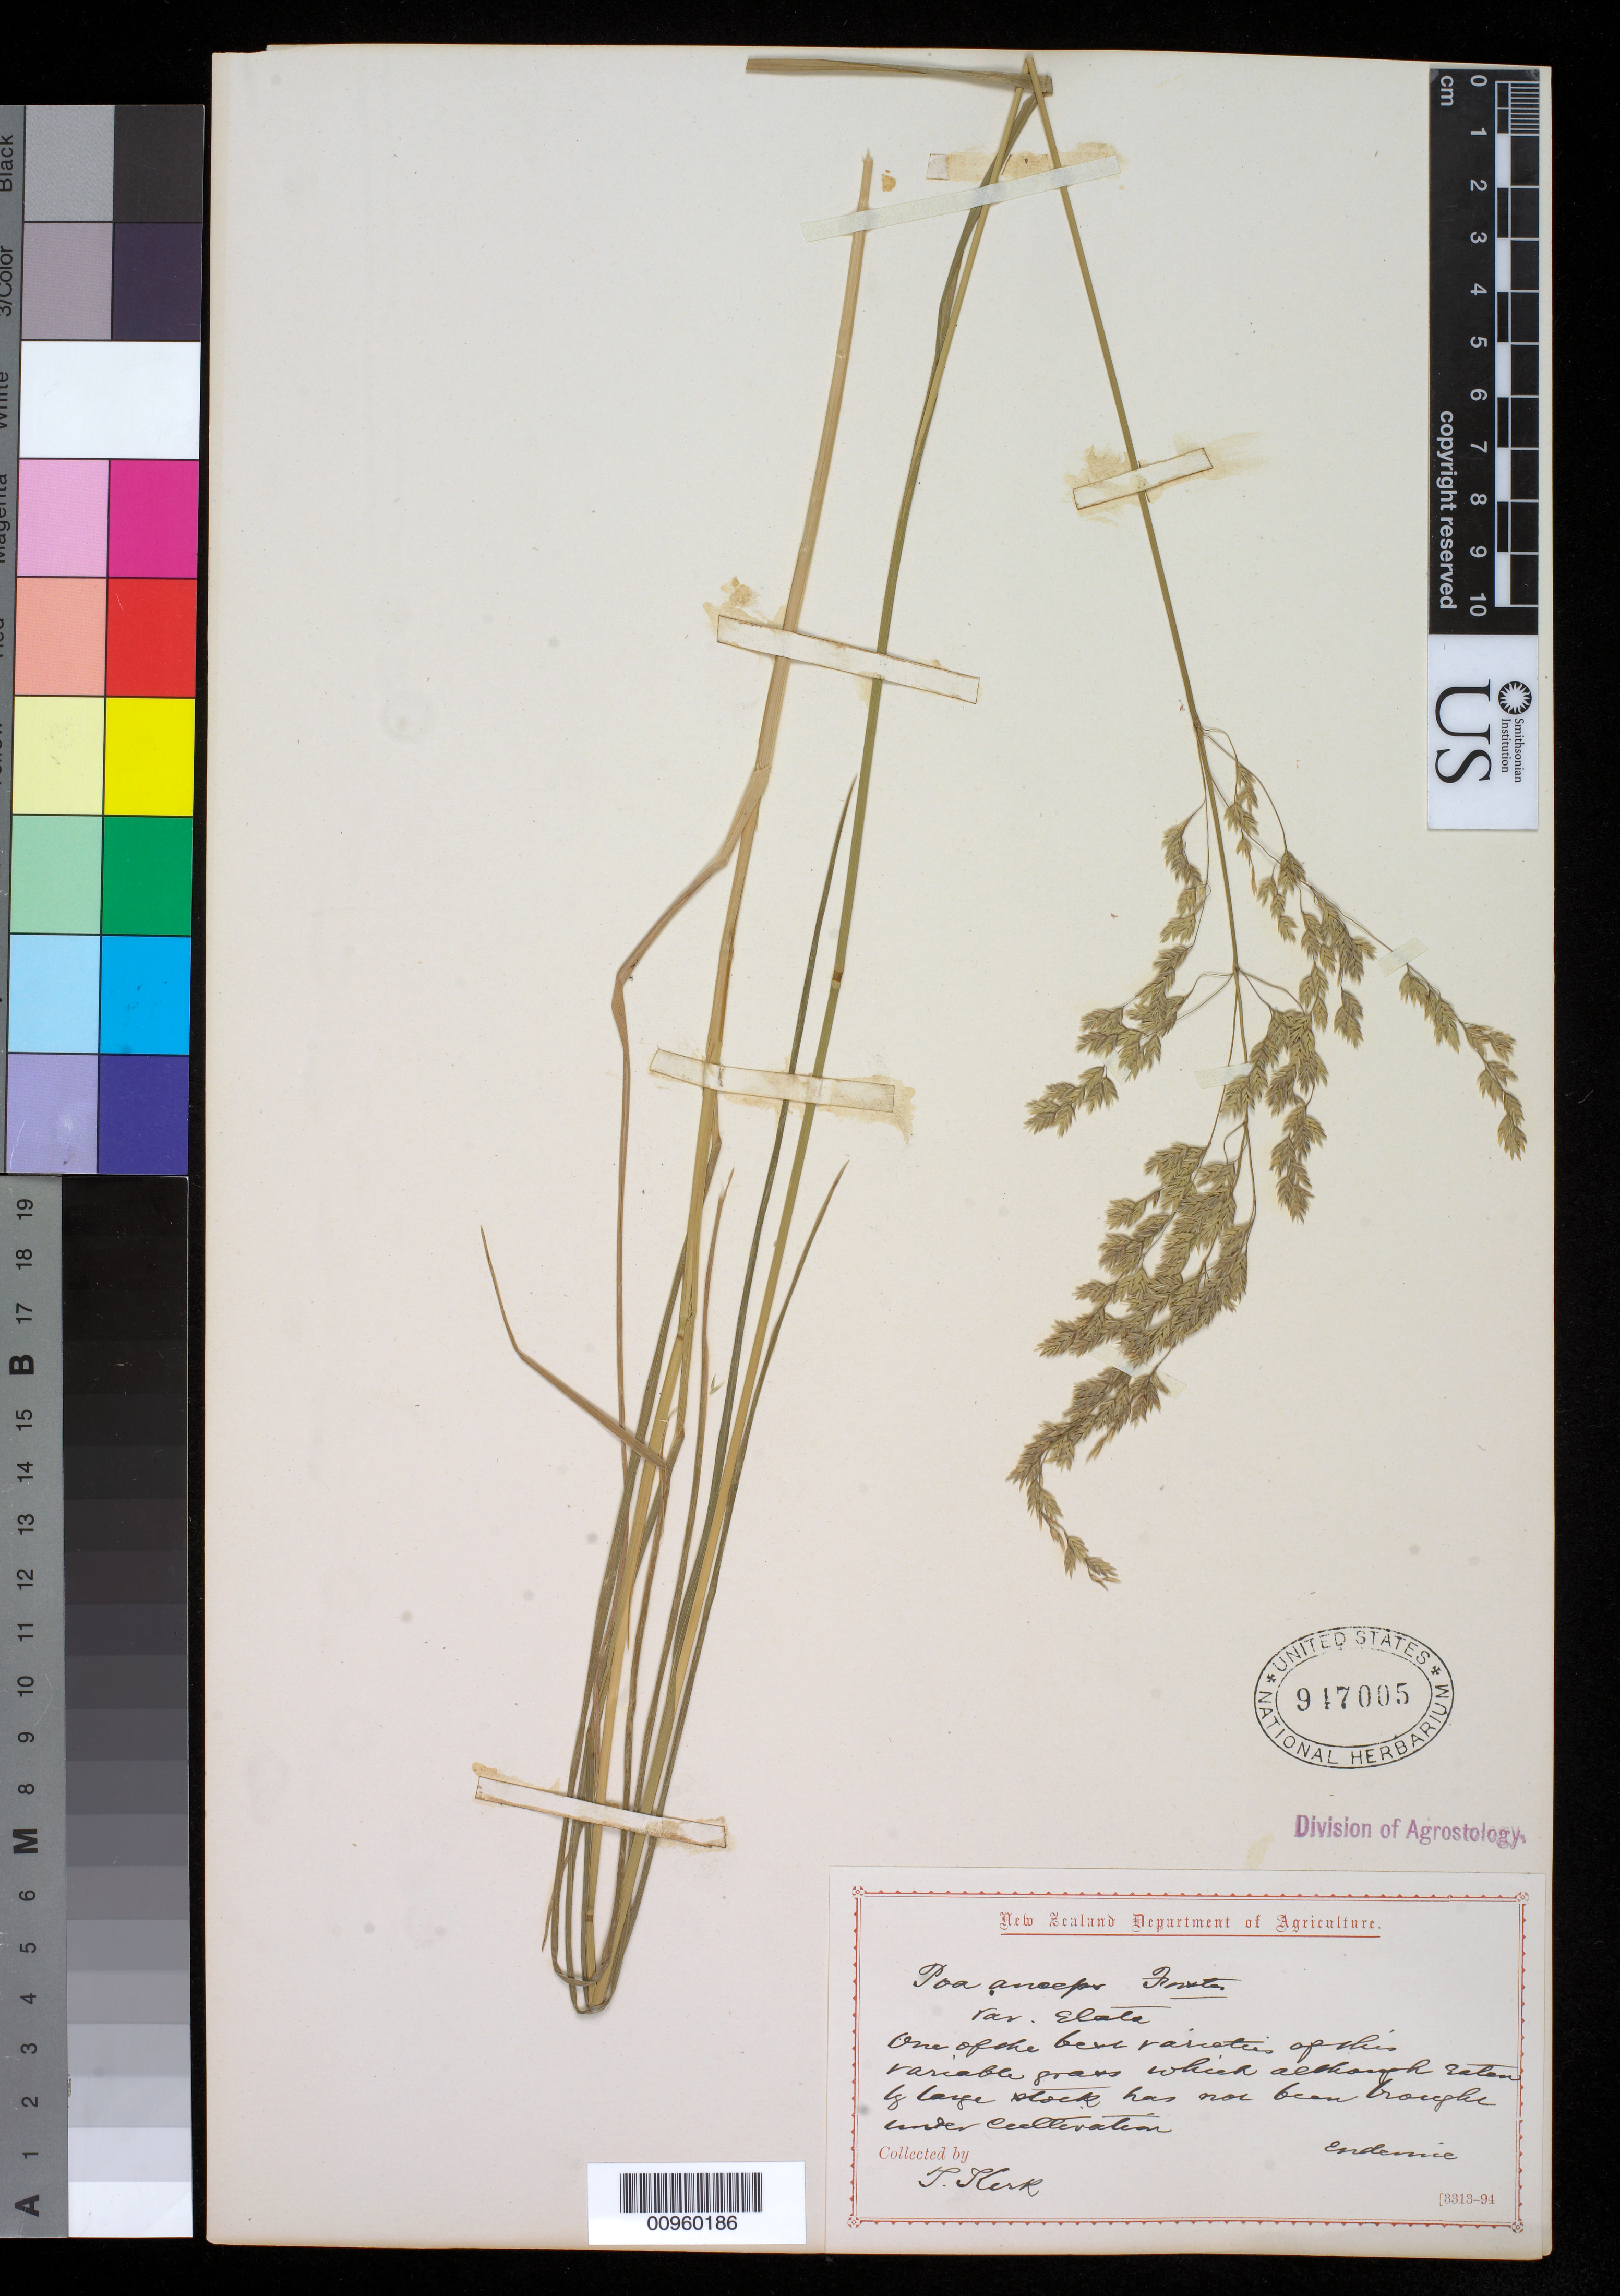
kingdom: Plantae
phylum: Tracheophyta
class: Liliopsida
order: Poales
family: Poaceae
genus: Poa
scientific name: Poa anceps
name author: G. Forst.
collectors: T. Kirk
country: New Zealand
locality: A common low land grass.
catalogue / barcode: US 917005